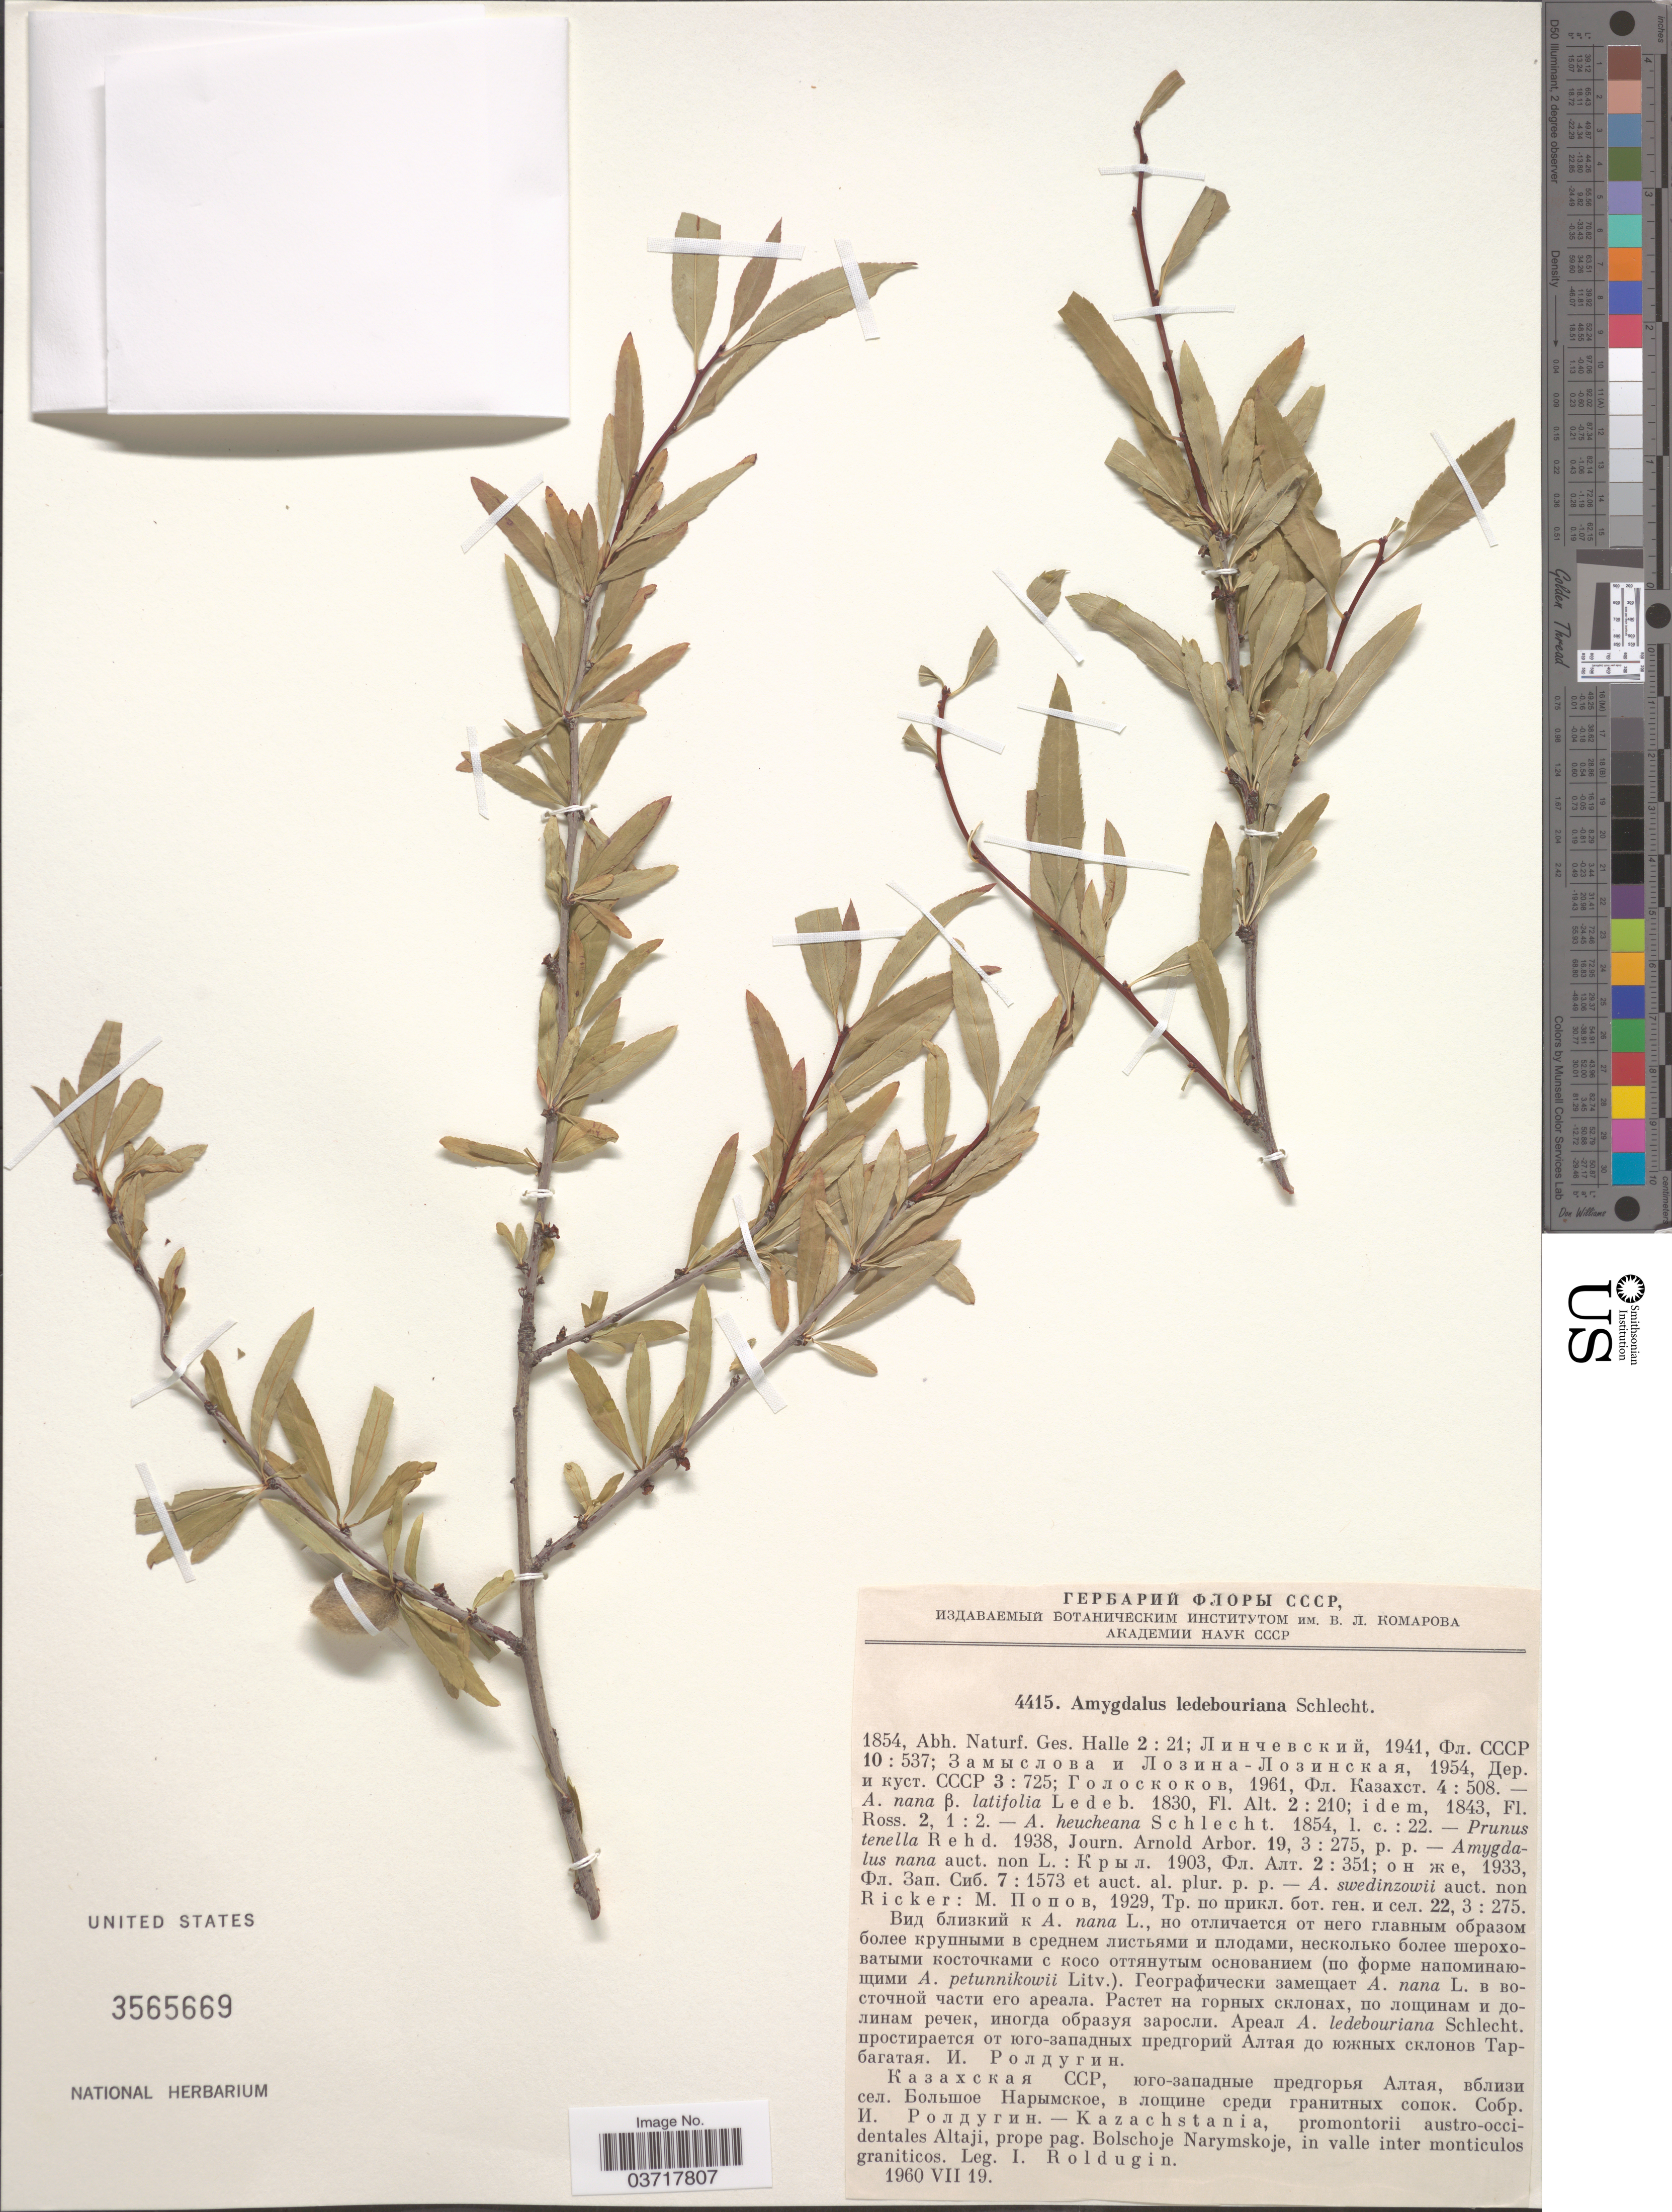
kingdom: Plantae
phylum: Tracheophyta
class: Magnoliopsida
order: Rosales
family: Rosaceae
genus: Prunus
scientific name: Prunus ledebouriana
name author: (Schlecht.) Y.Y.Yao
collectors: I. Roldugin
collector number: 4415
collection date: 1960-07-19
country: Kazakhstan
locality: Promontorii austro-occidentales Altaji, prope pag. Bolschoje Narymskoje.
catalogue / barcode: US 3565669